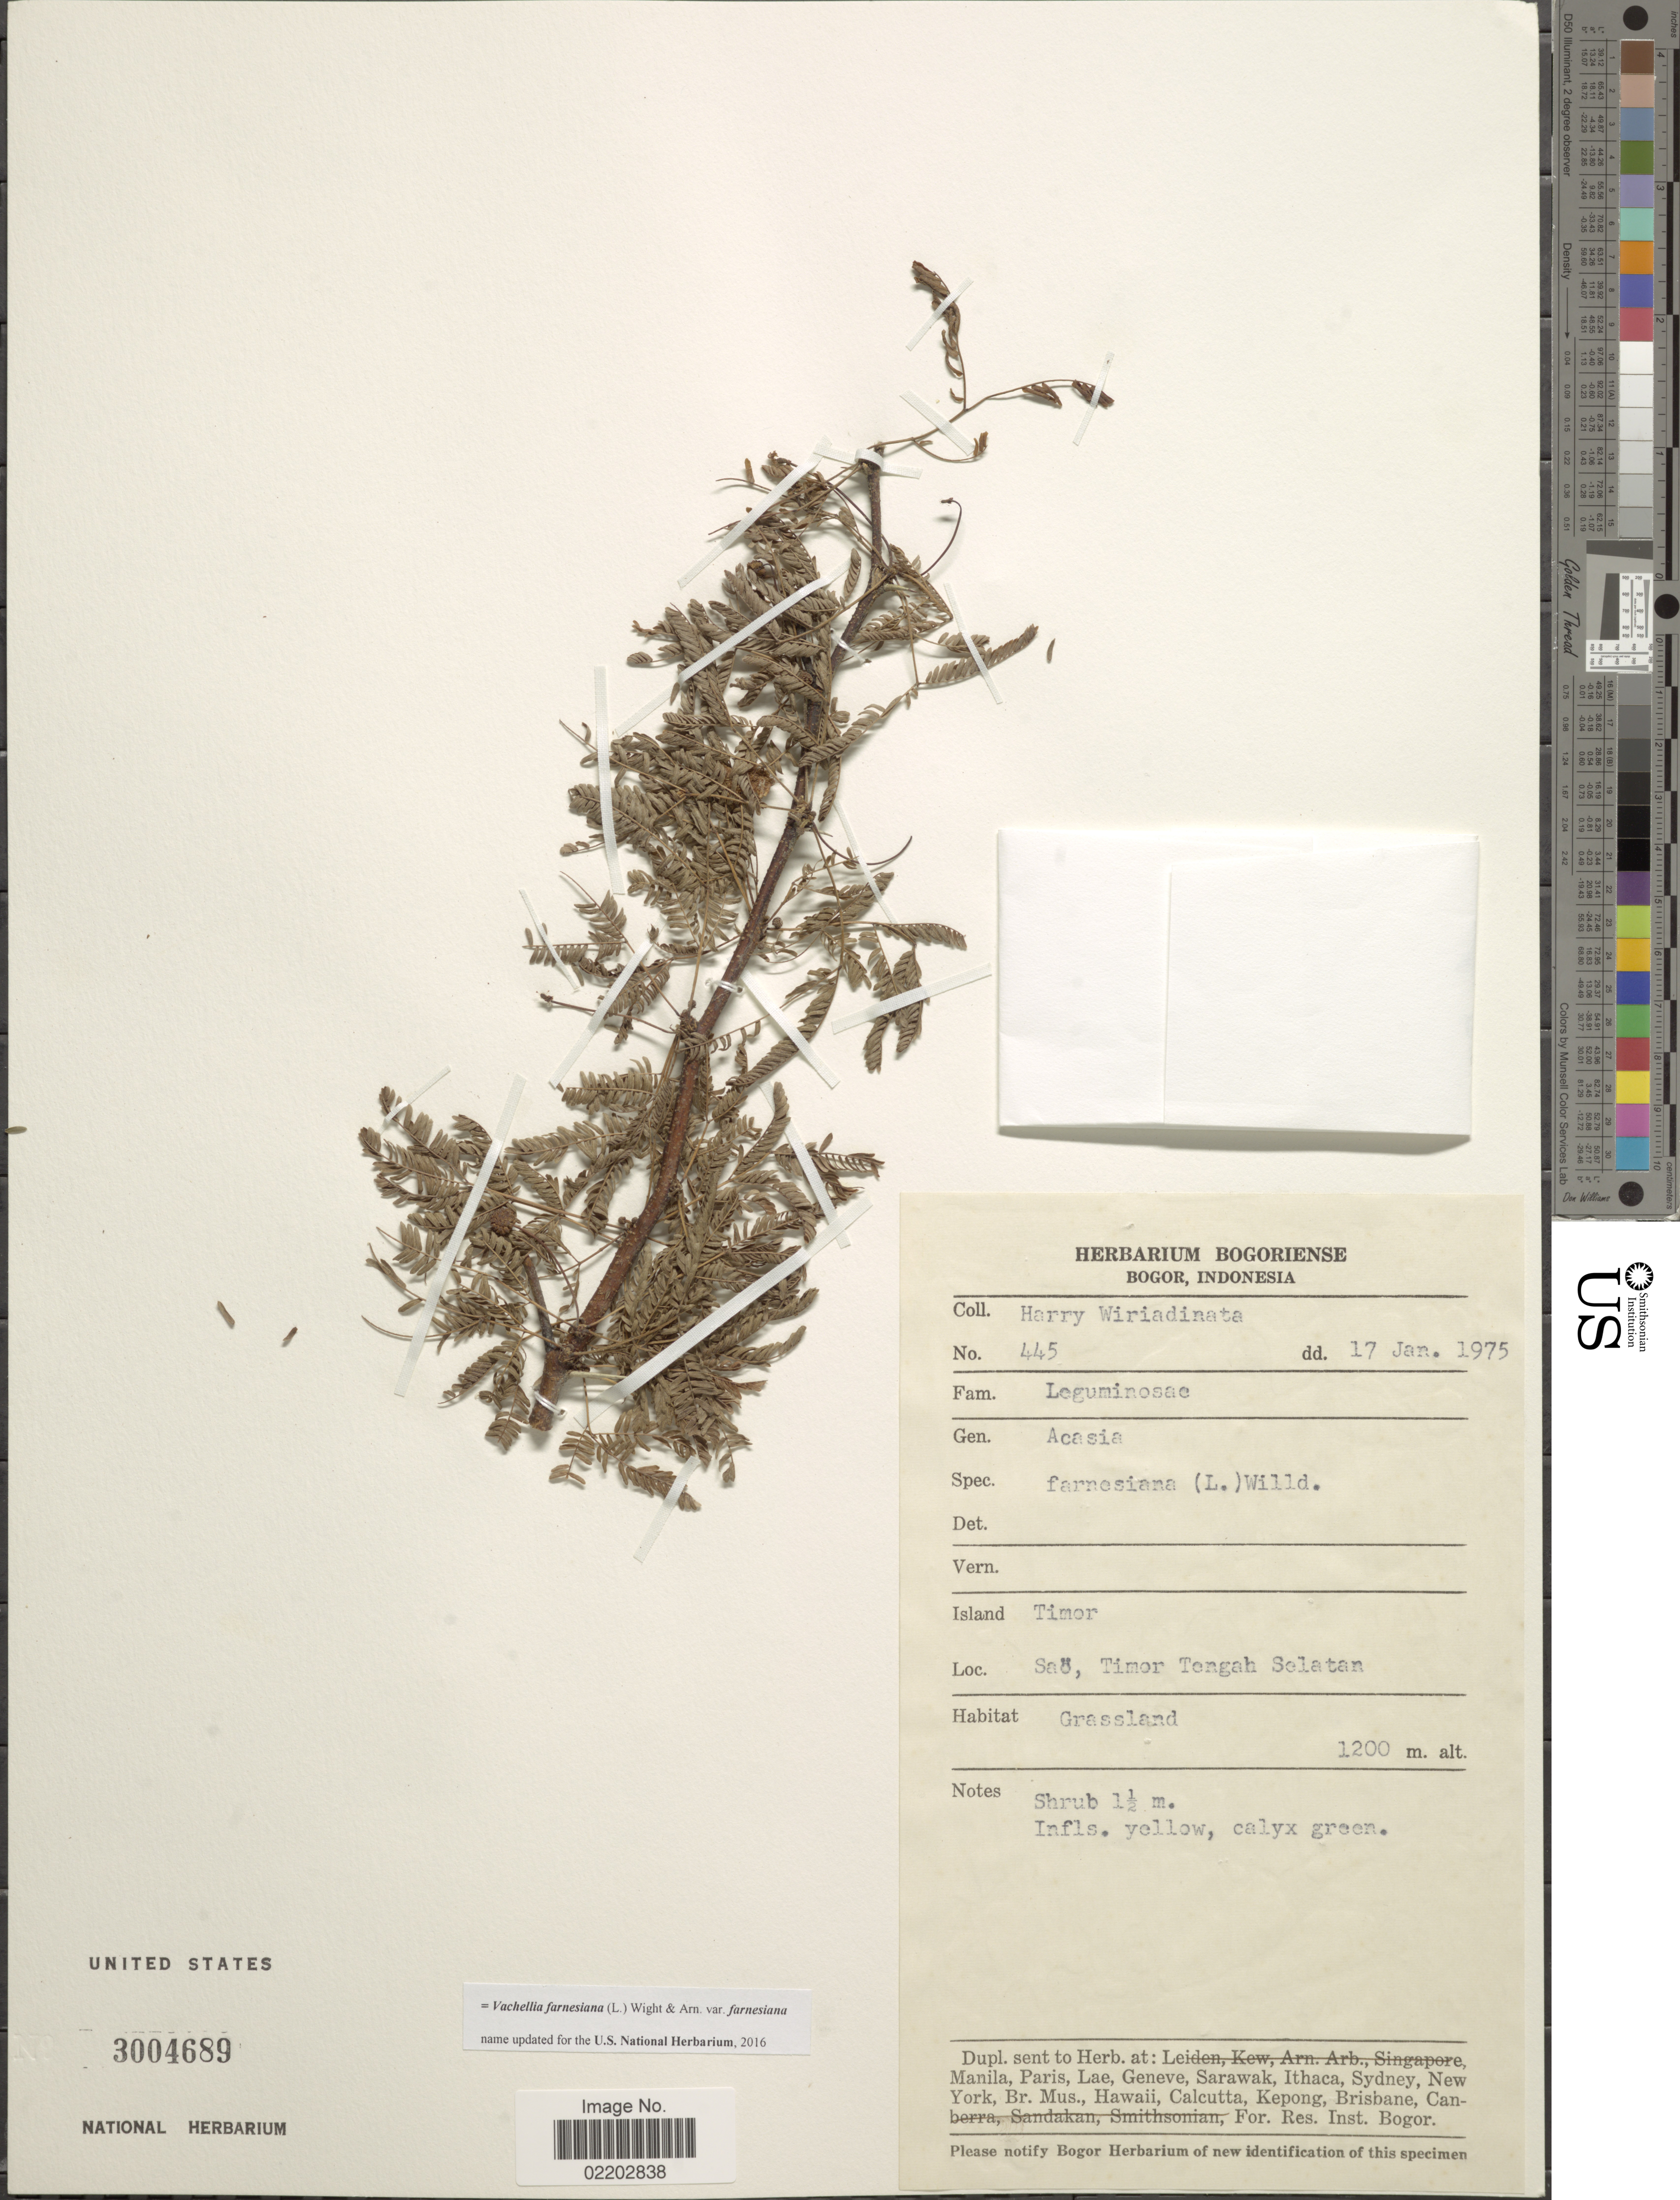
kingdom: Plantae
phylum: Tracheophyta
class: Magnoliopsida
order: Fabales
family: Fabaceae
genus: Vachellia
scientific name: Vachellia farnesiana var. farnesiana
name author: (L.) Wight & Arn.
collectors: H. Wiriadinata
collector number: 445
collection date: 1975-01-17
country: Indonesia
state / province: Nusa Tenggara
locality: Island Timos, Saö, Timar Tengah Selatan, Grassland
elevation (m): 1200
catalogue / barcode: US 3004689